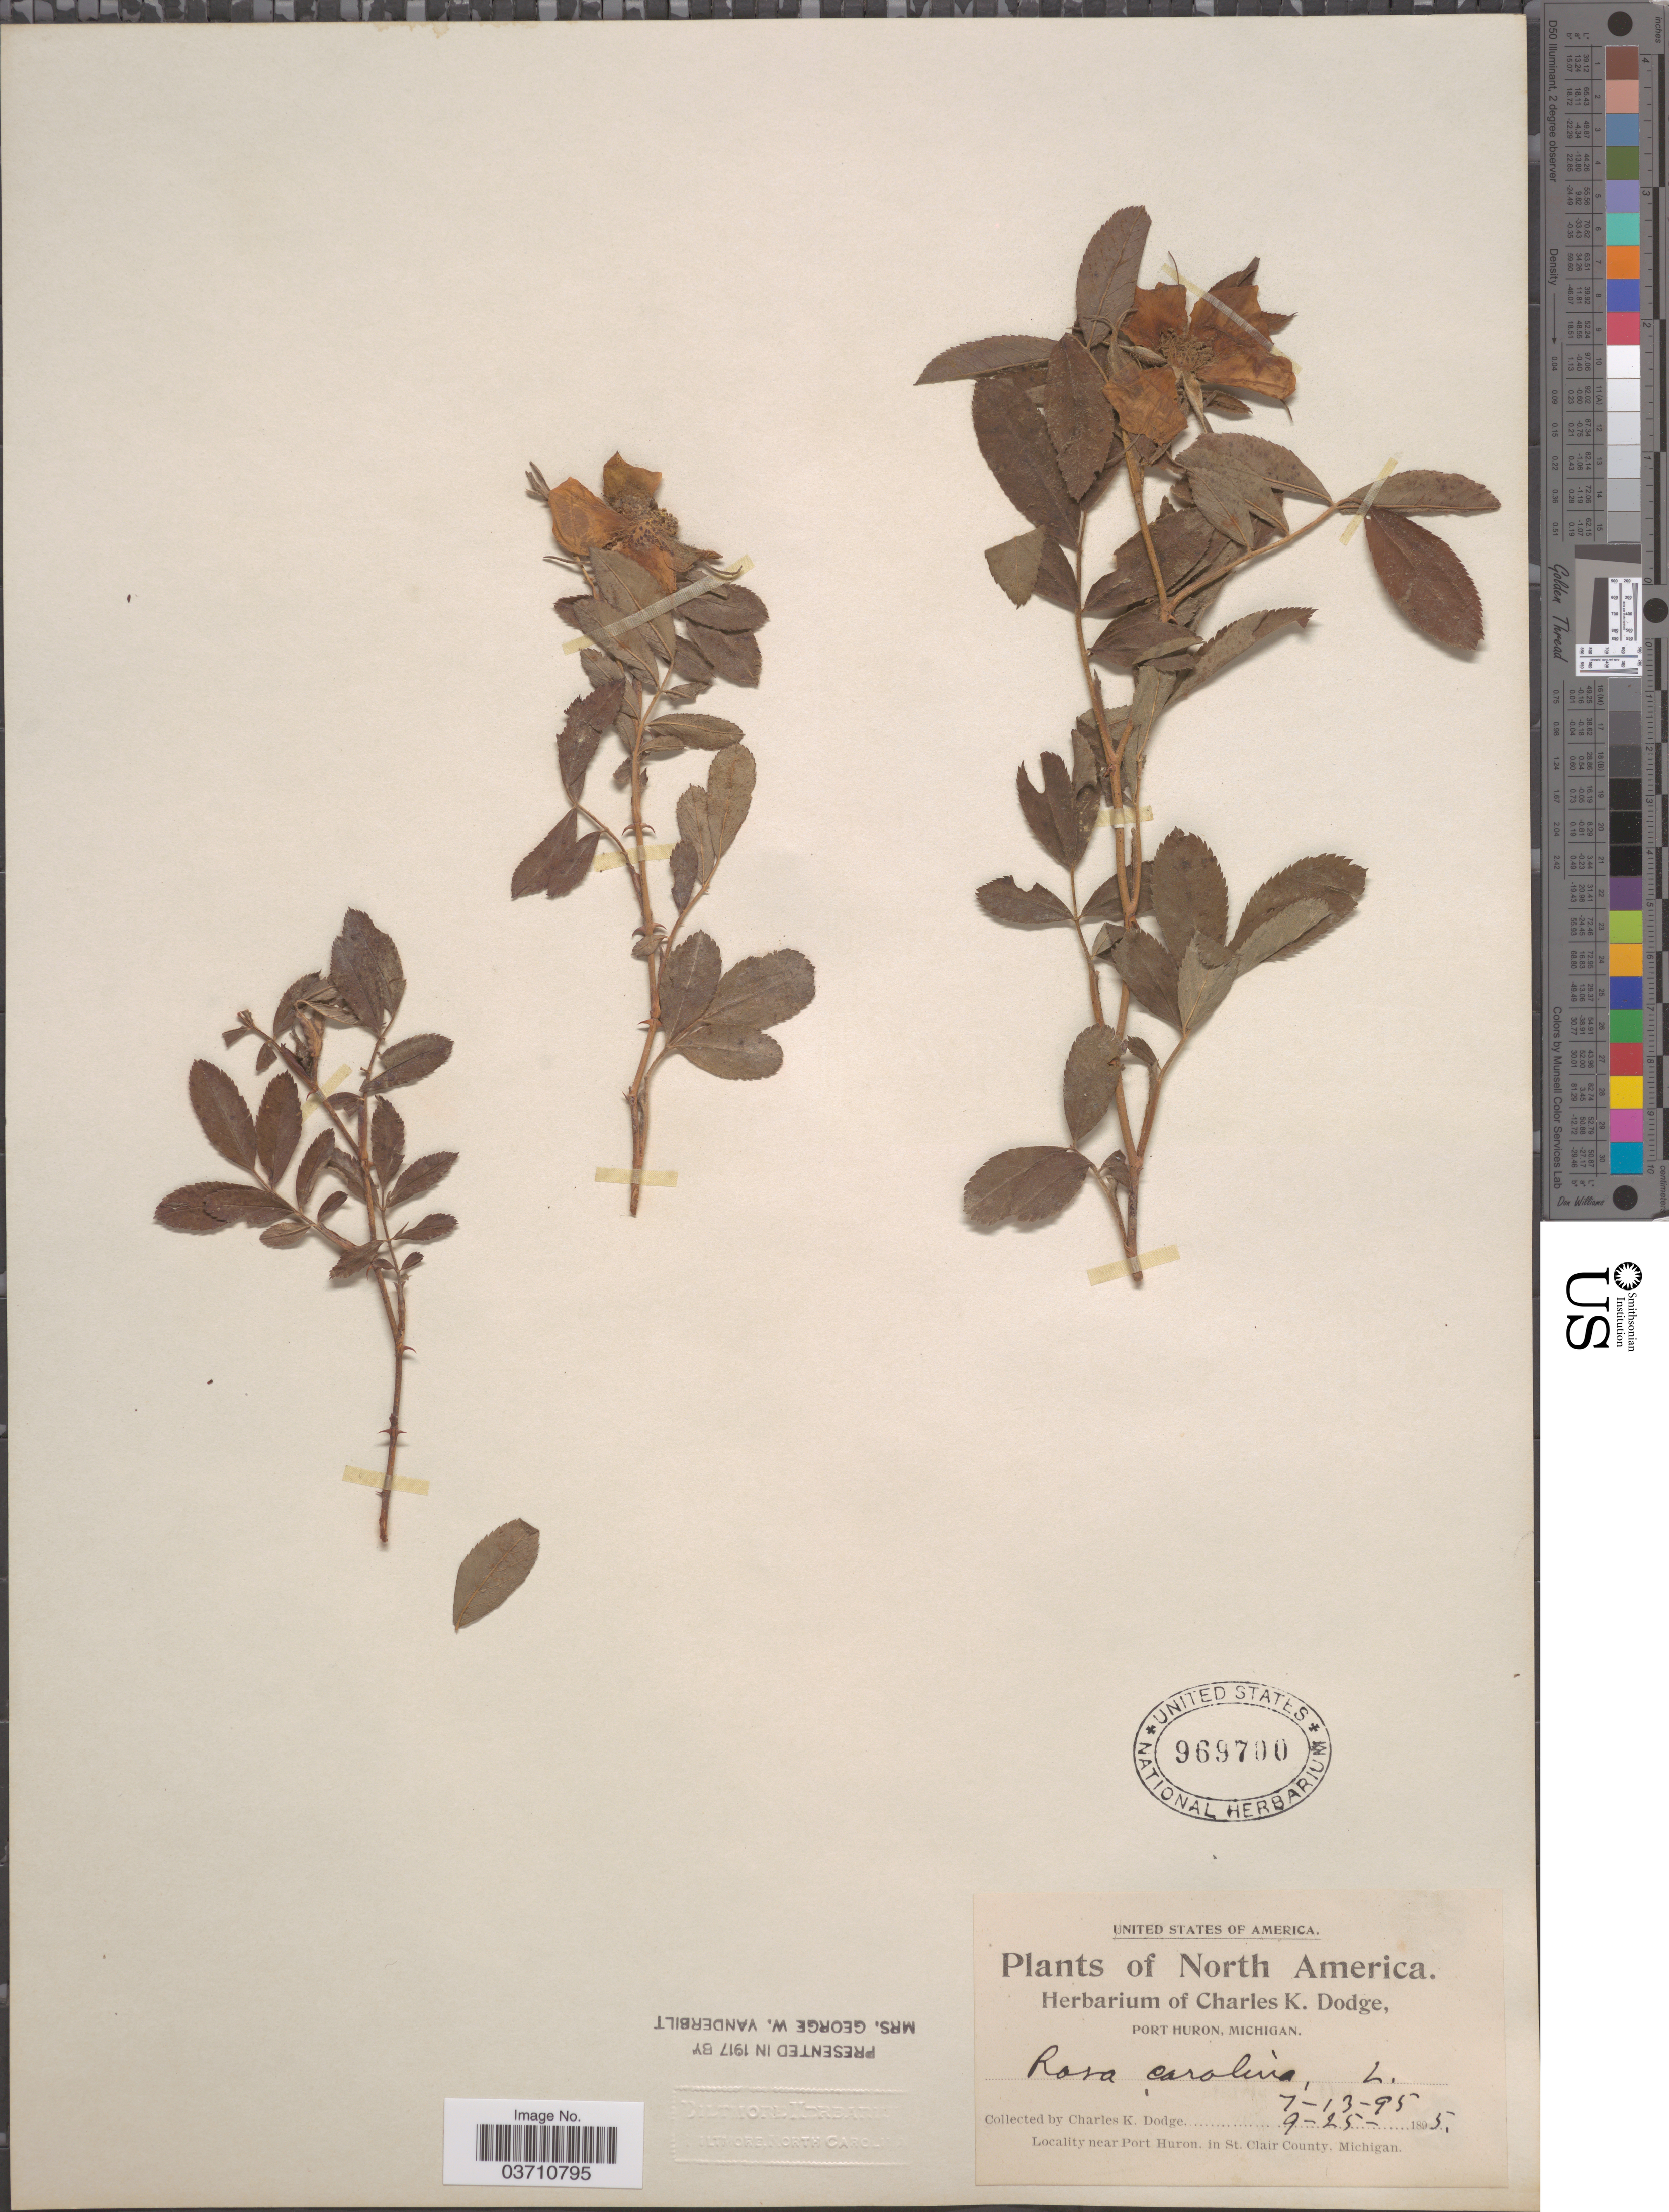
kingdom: Plantae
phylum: Tracheophyta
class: Magnoliopsida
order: Rosales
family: Rosaceae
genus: Rosa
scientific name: Rosa carolina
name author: L.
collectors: C. K. Dodge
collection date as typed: Transcribed d/m/y: 13/7/95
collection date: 1895-09-25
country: United States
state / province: Michigan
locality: Near Port Huron, in St. Clair County.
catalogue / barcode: US 969700